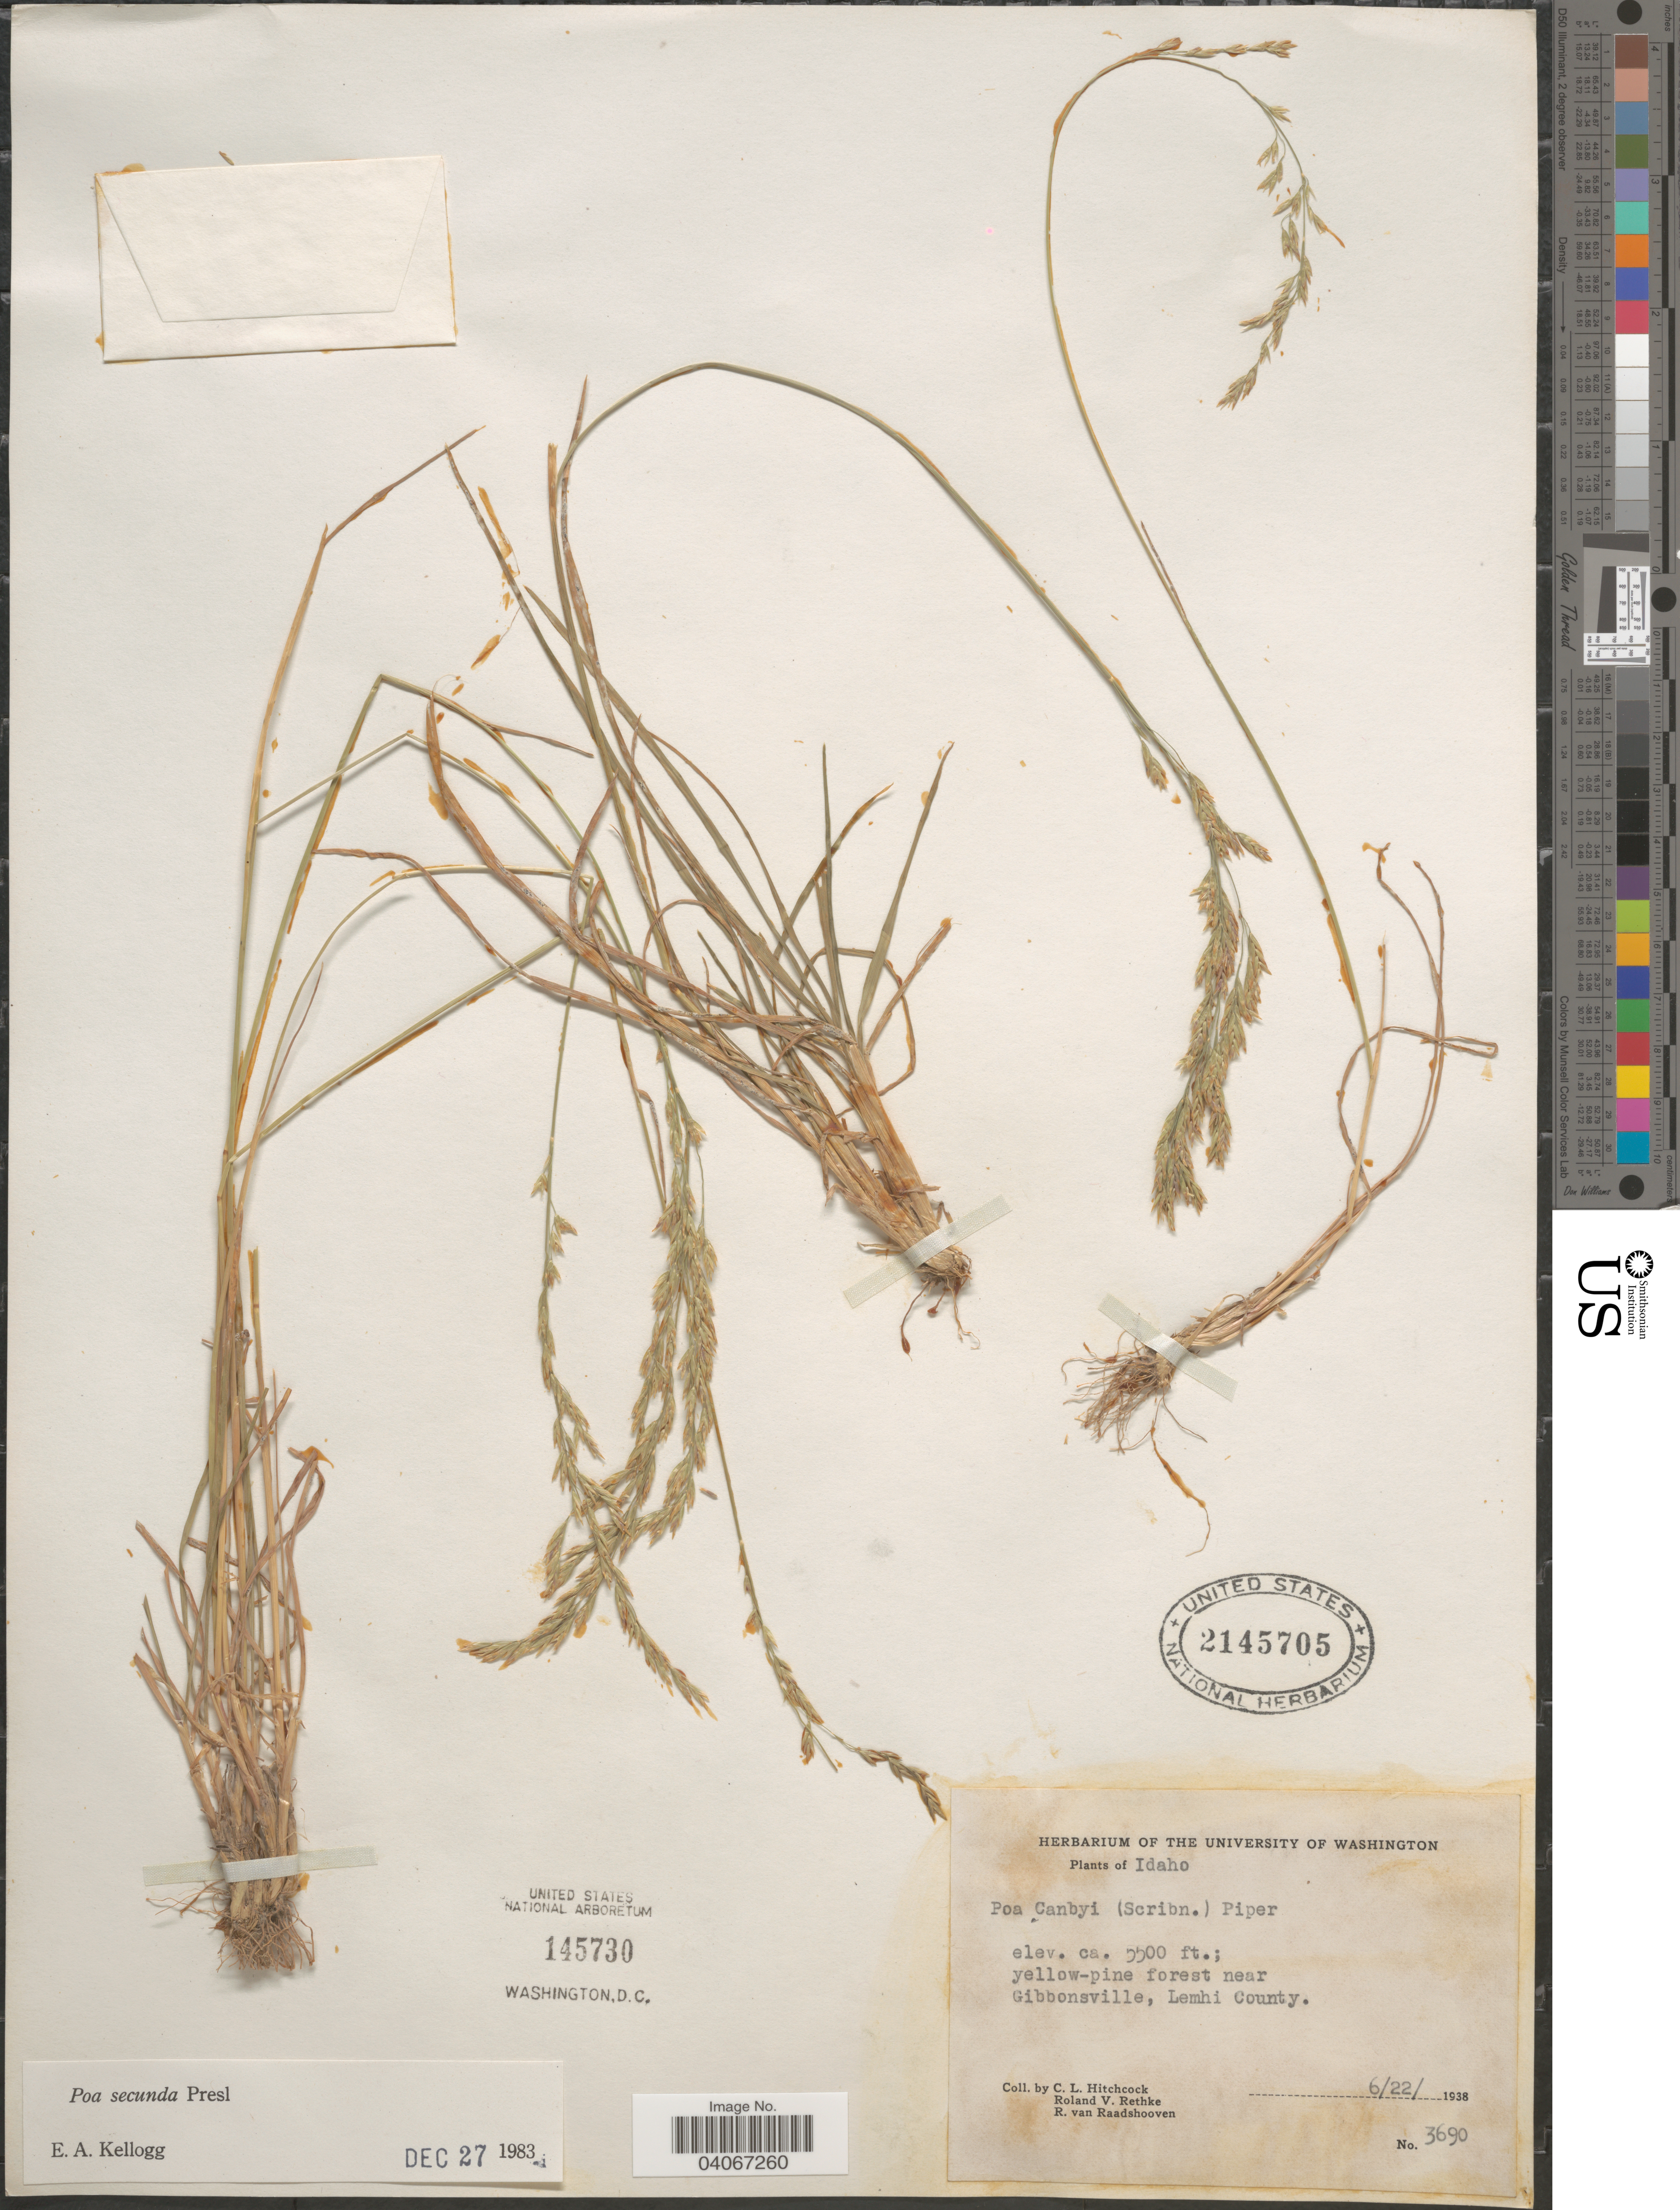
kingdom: Plantae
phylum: Tracheophyta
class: Liliopsida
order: Poales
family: Poaceae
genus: Poa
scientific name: Poa secunda subsp. secunda var. secunda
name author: J. Presl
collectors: C. L. Hitchcock, R. Rethke & R. Raadshooven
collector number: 3690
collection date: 1938-06-22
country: United States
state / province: Idaho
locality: Yellow-pine forest near Gibbonsville, Lemhi County.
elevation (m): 1676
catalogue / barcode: US 2145705